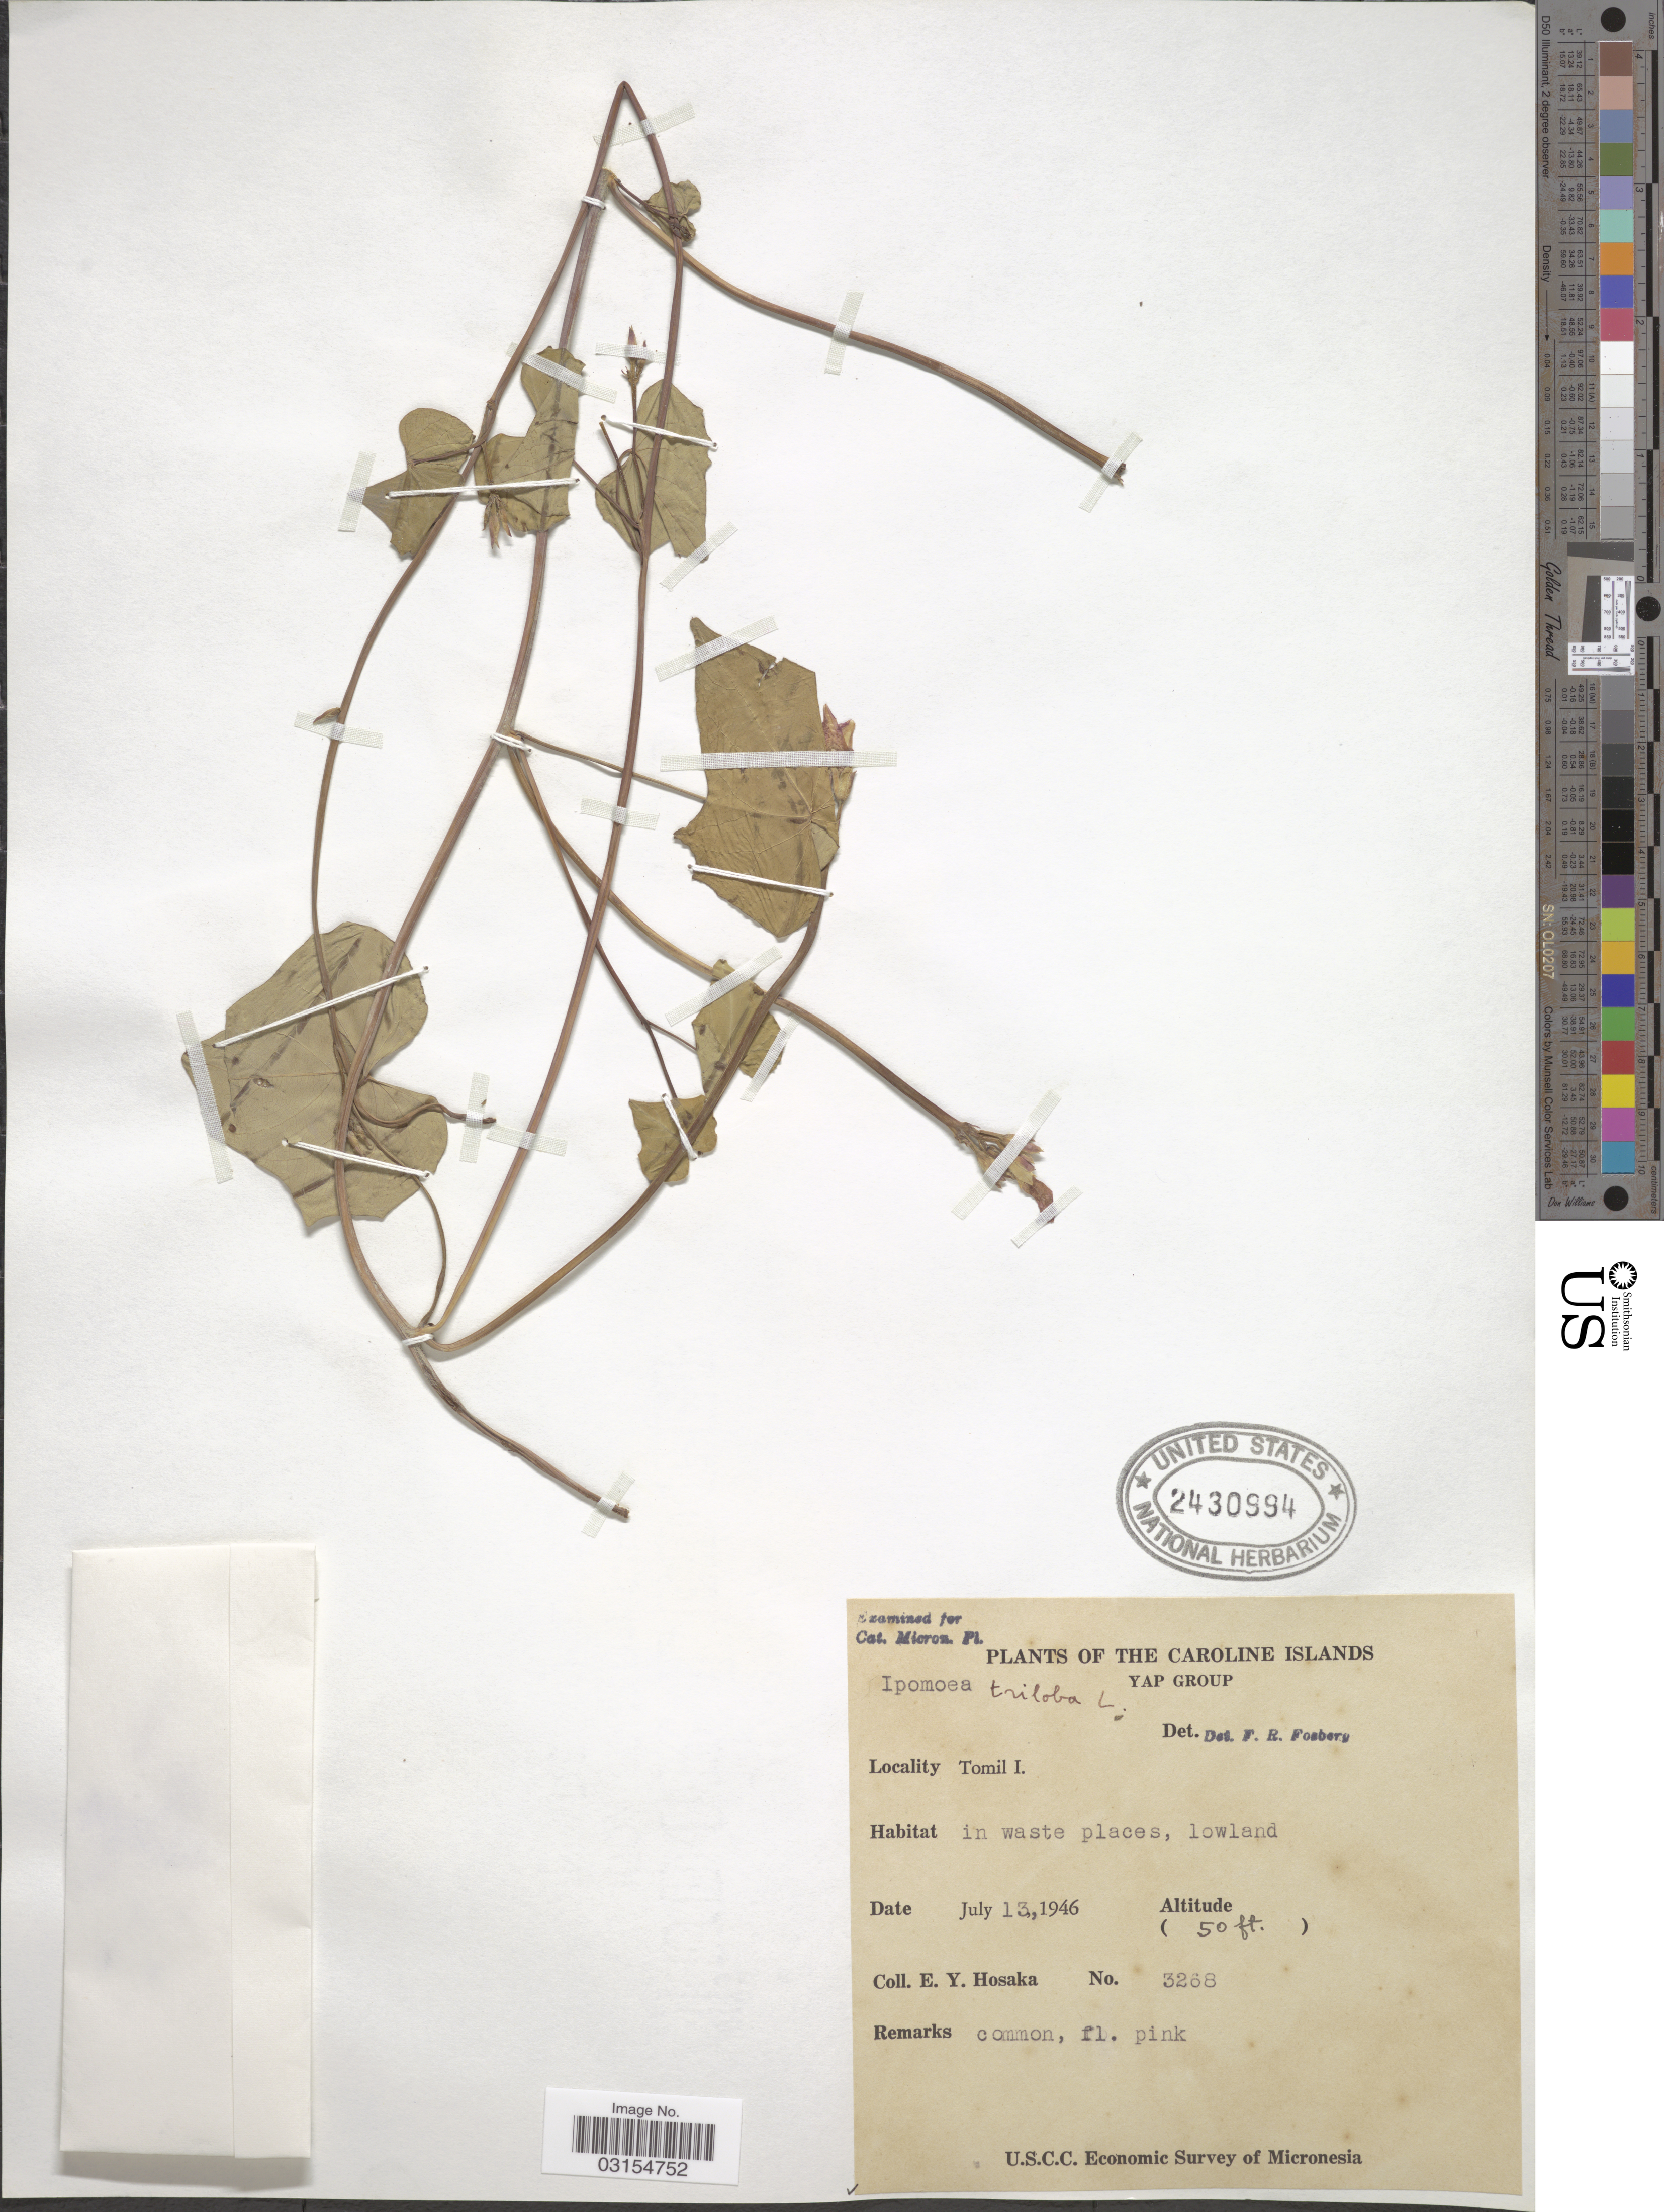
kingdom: Plantae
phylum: Tracheophyta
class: Magnoliopsida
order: Solanales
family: Convolvulaceae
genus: Ipomoea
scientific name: Ipomoea triloba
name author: L.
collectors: E. Y. Hosaka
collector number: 3268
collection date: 1946-07-13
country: Micronesia, Federated States of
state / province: Yap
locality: The Caroline Islands, Yap Group, Tomil I.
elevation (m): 15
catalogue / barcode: US 2430994